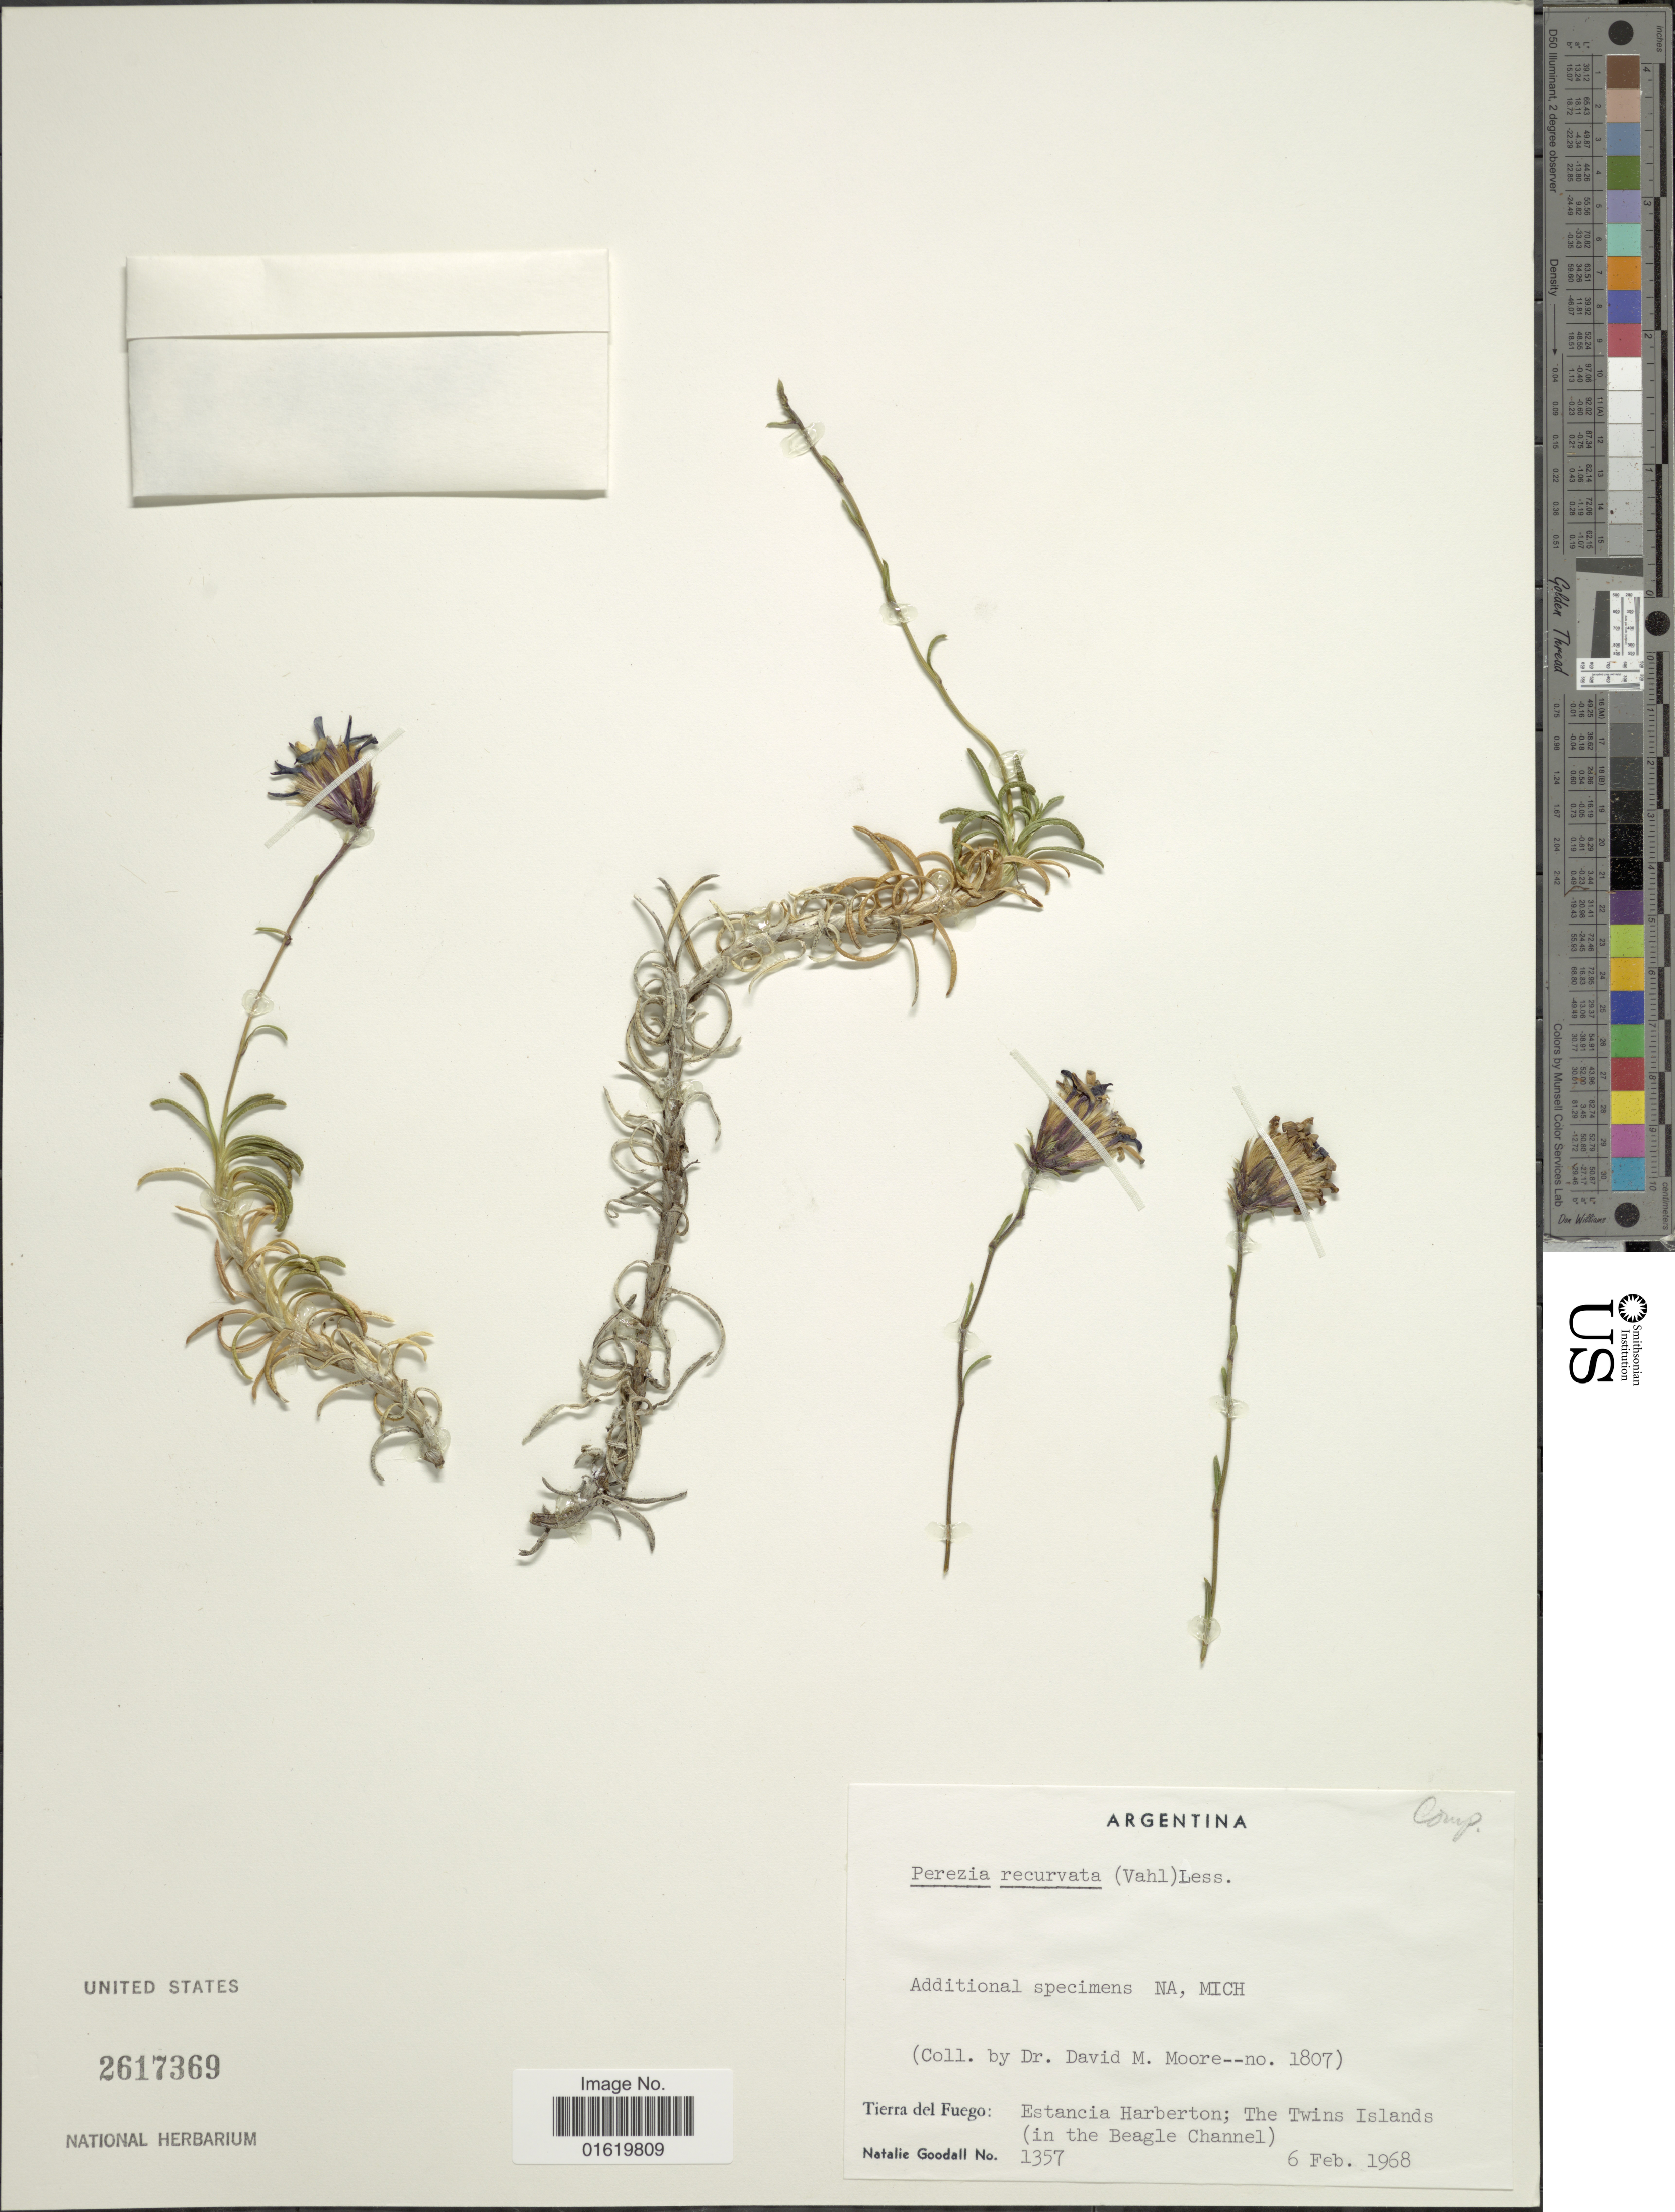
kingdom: Plantae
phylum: Tracheophyta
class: Magnoliopsida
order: Asterales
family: Asteraceae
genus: Perezia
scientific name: Perezia recurvata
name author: Less.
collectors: D. Moore & N. Goodall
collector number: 1807/1357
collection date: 1968-02-06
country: Argentina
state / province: Tierra del Fuego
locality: Estancia Harberton; The Twins Islands (in the Eagle Channel).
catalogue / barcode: US 2617369